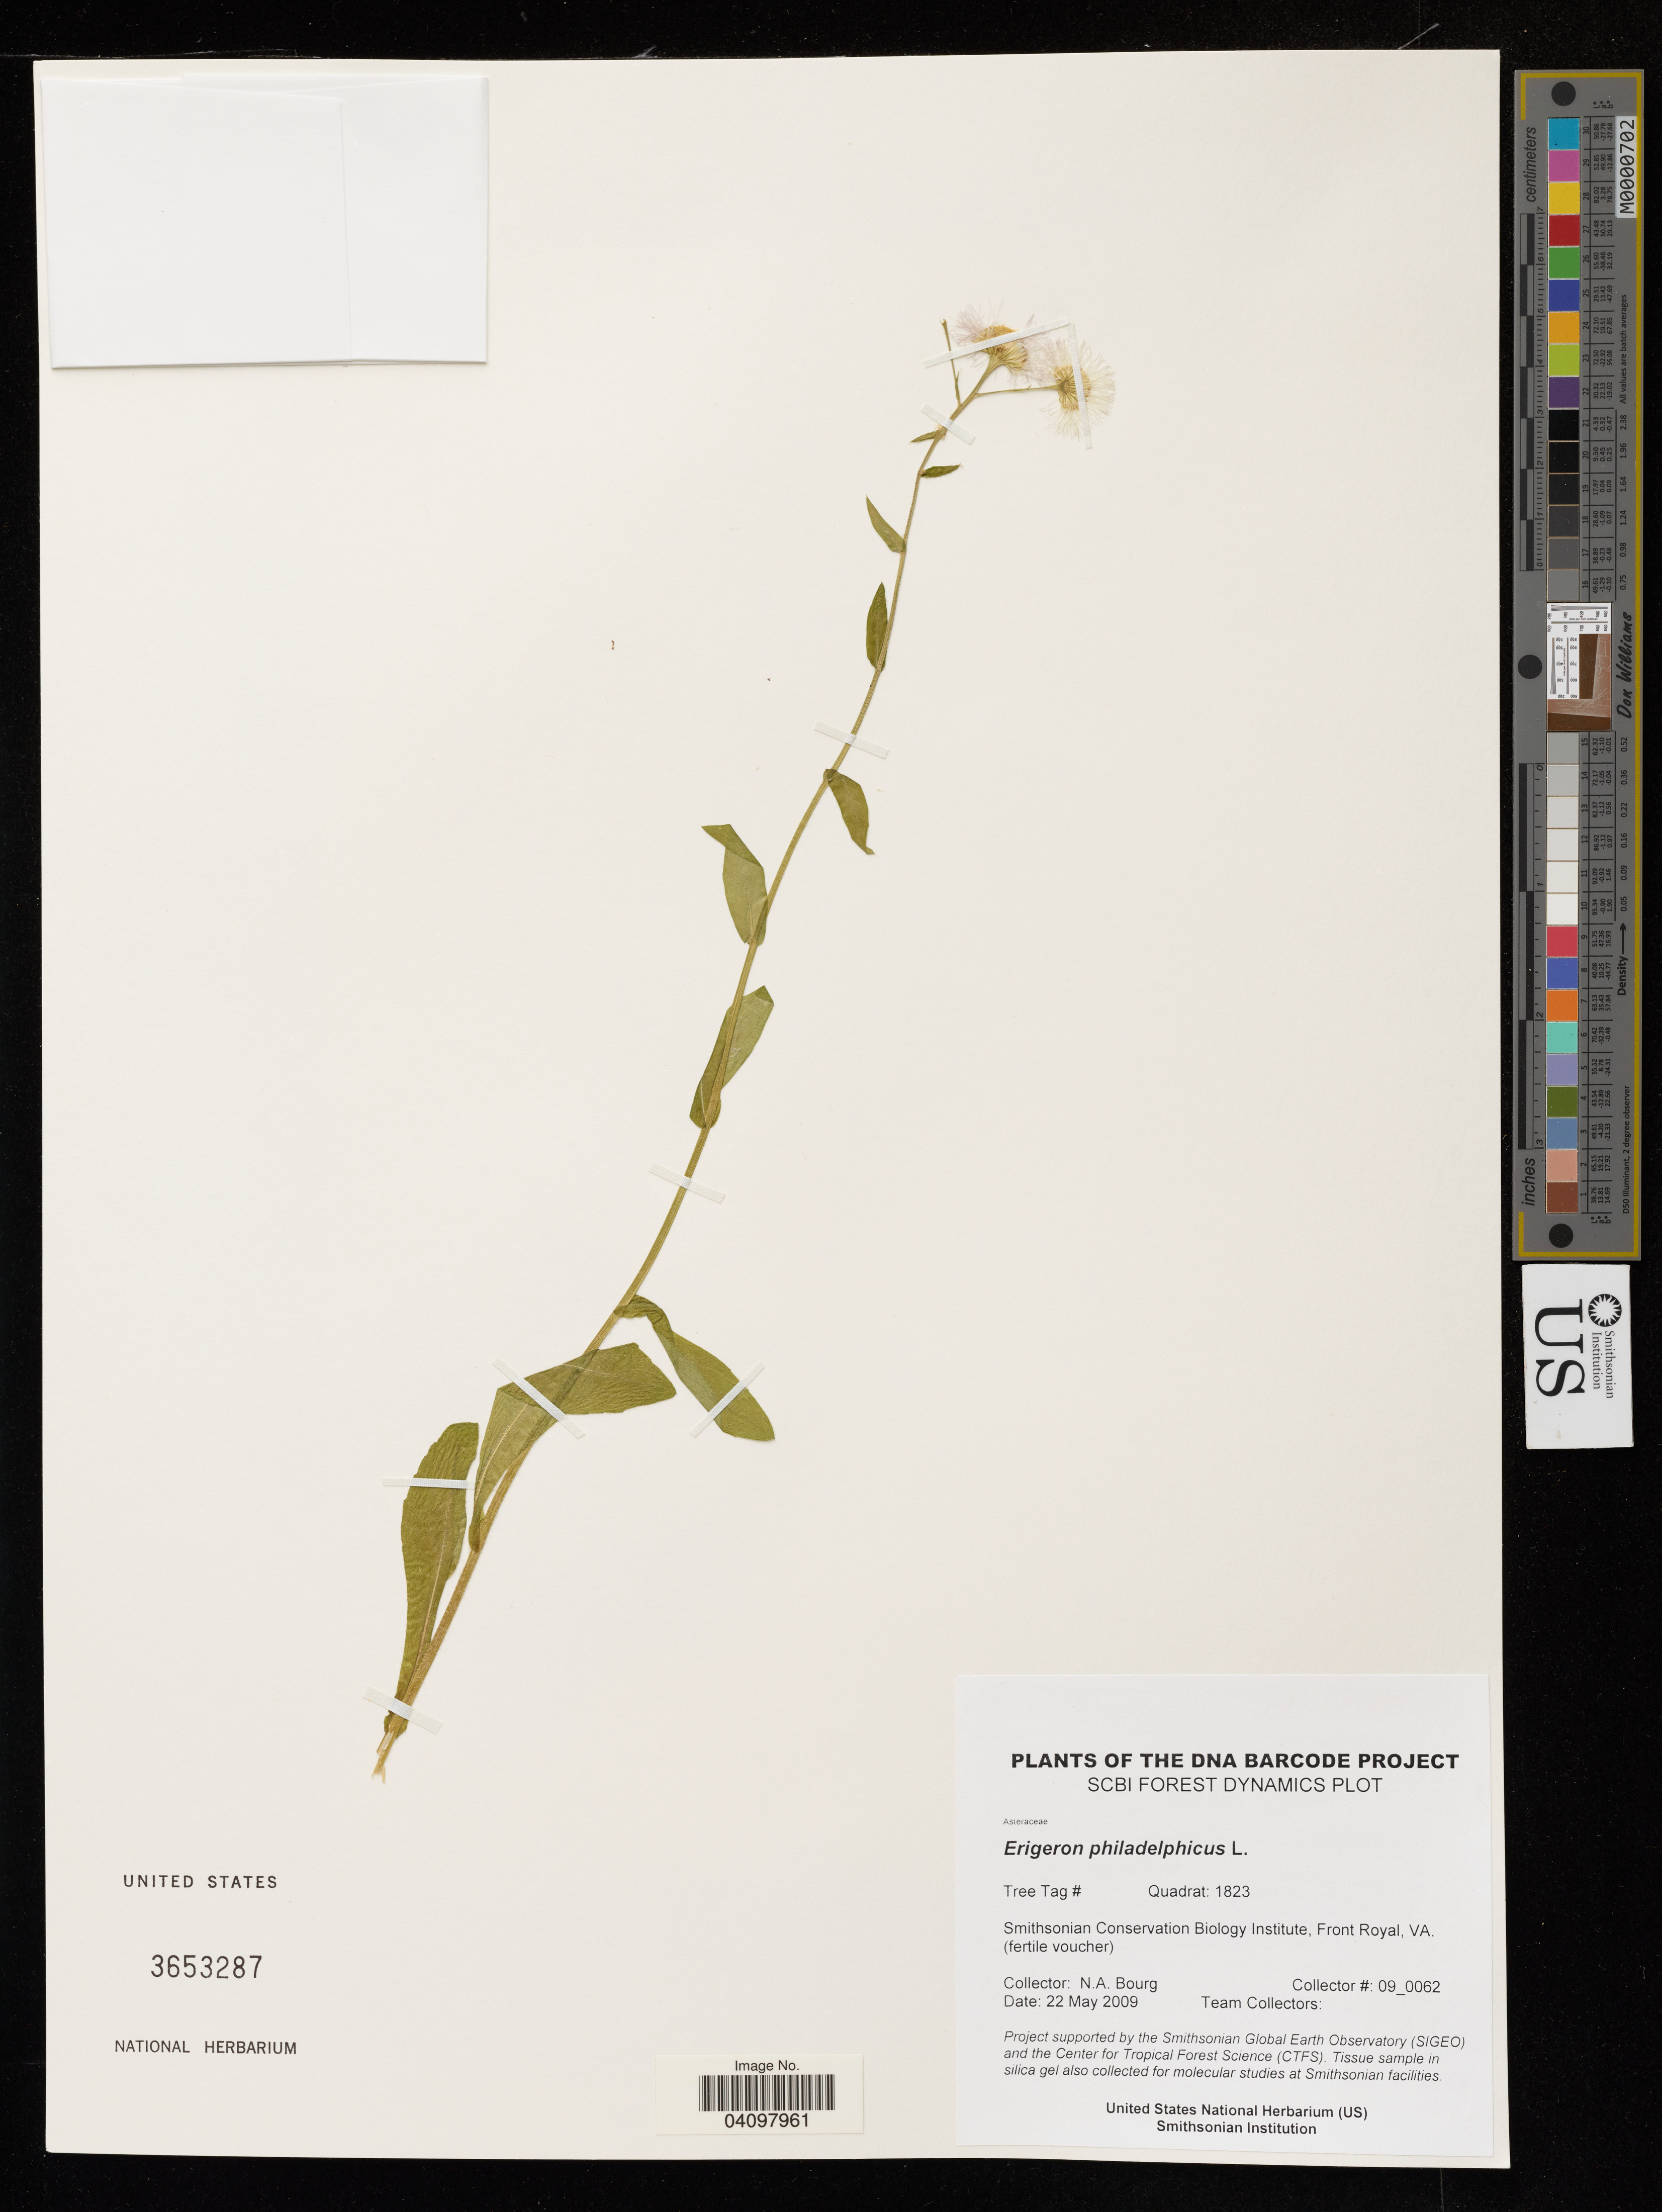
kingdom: Plantae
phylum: Tracheophyta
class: Magnoliopsida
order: Asterales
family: Asteraceae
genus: Erigeron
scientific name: Erigeron philadelphicus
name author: L.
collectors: N. A. Bourg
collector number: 09_0062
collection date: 2009-05-22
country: United States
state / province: Virginia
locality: Smithsonian Conservation Biology Institute, Front Royal, VA.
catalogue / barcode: US 3653287